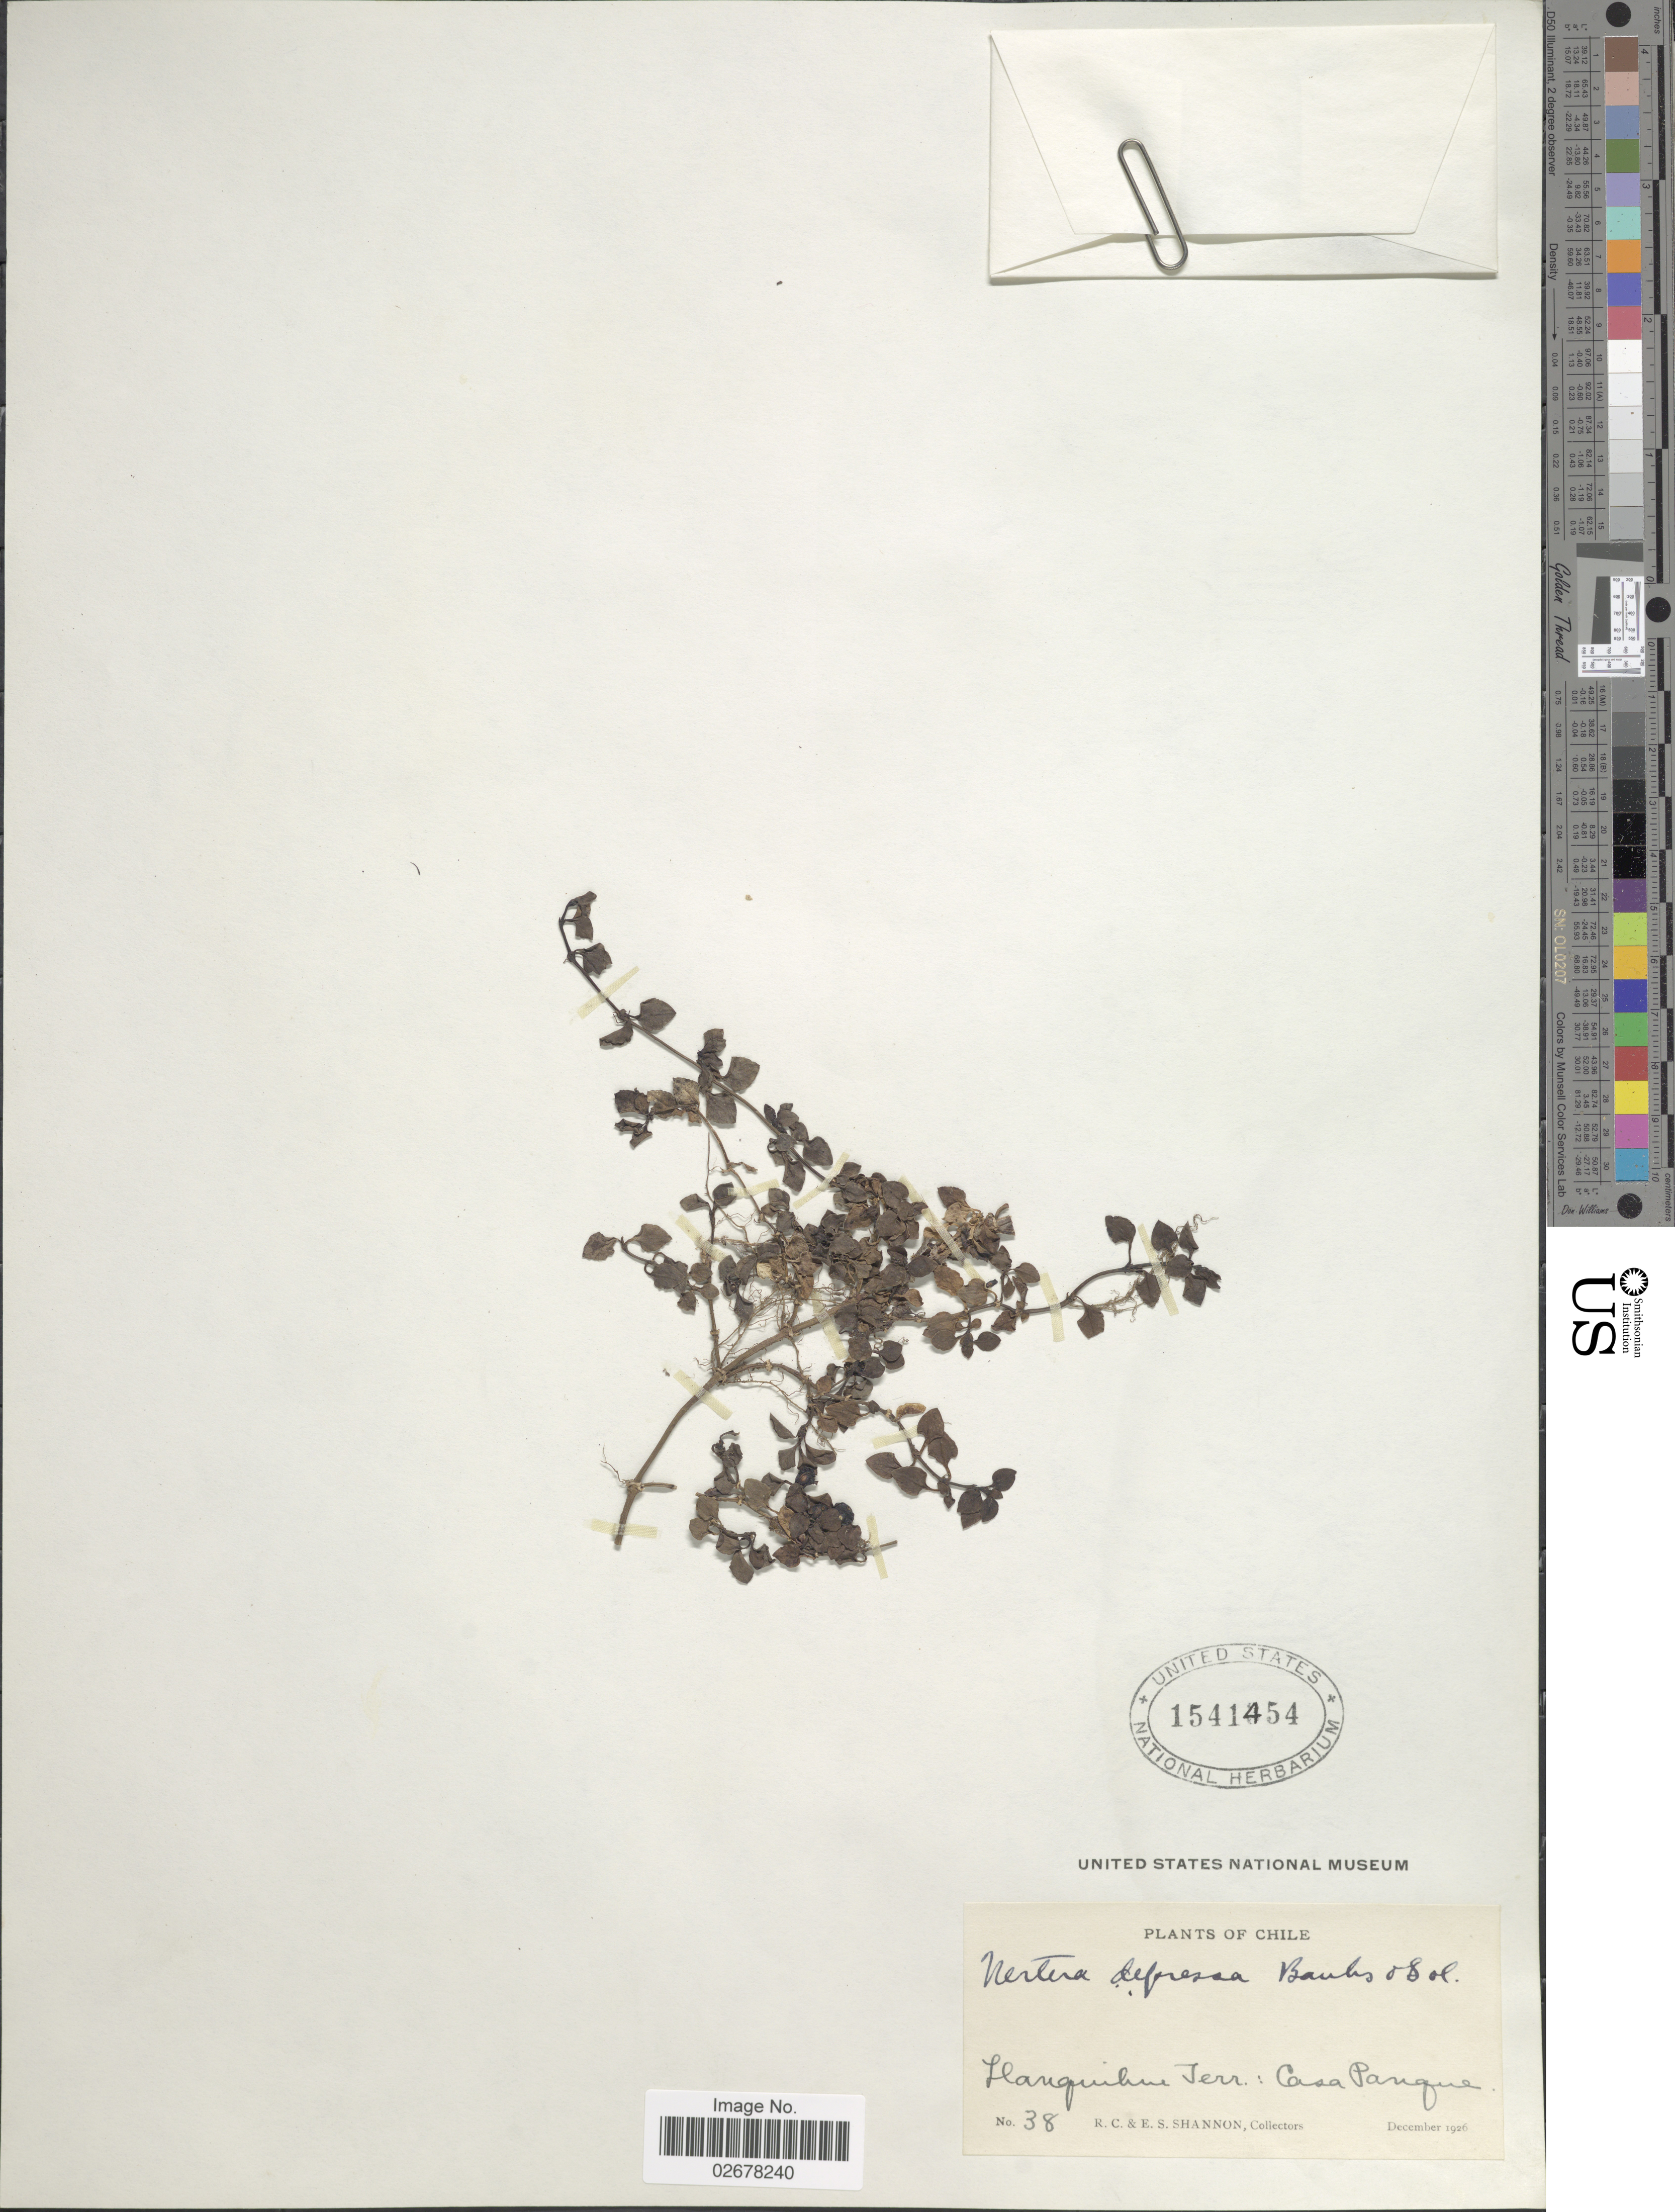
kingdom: Plantae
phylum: Tracheophyta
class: Magnoliopsida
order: Gentianales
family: Rubiaceae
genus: Nertera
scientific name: Nertera depressa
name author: Banks & Sol. ex Gaertn.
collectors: R. Shannon & E. Shannon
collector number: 38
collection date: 1926-12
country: Chile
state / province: Los Lagos (X)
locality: Llanquihue Terr.: Casa Pangue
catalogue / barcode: US 1541454